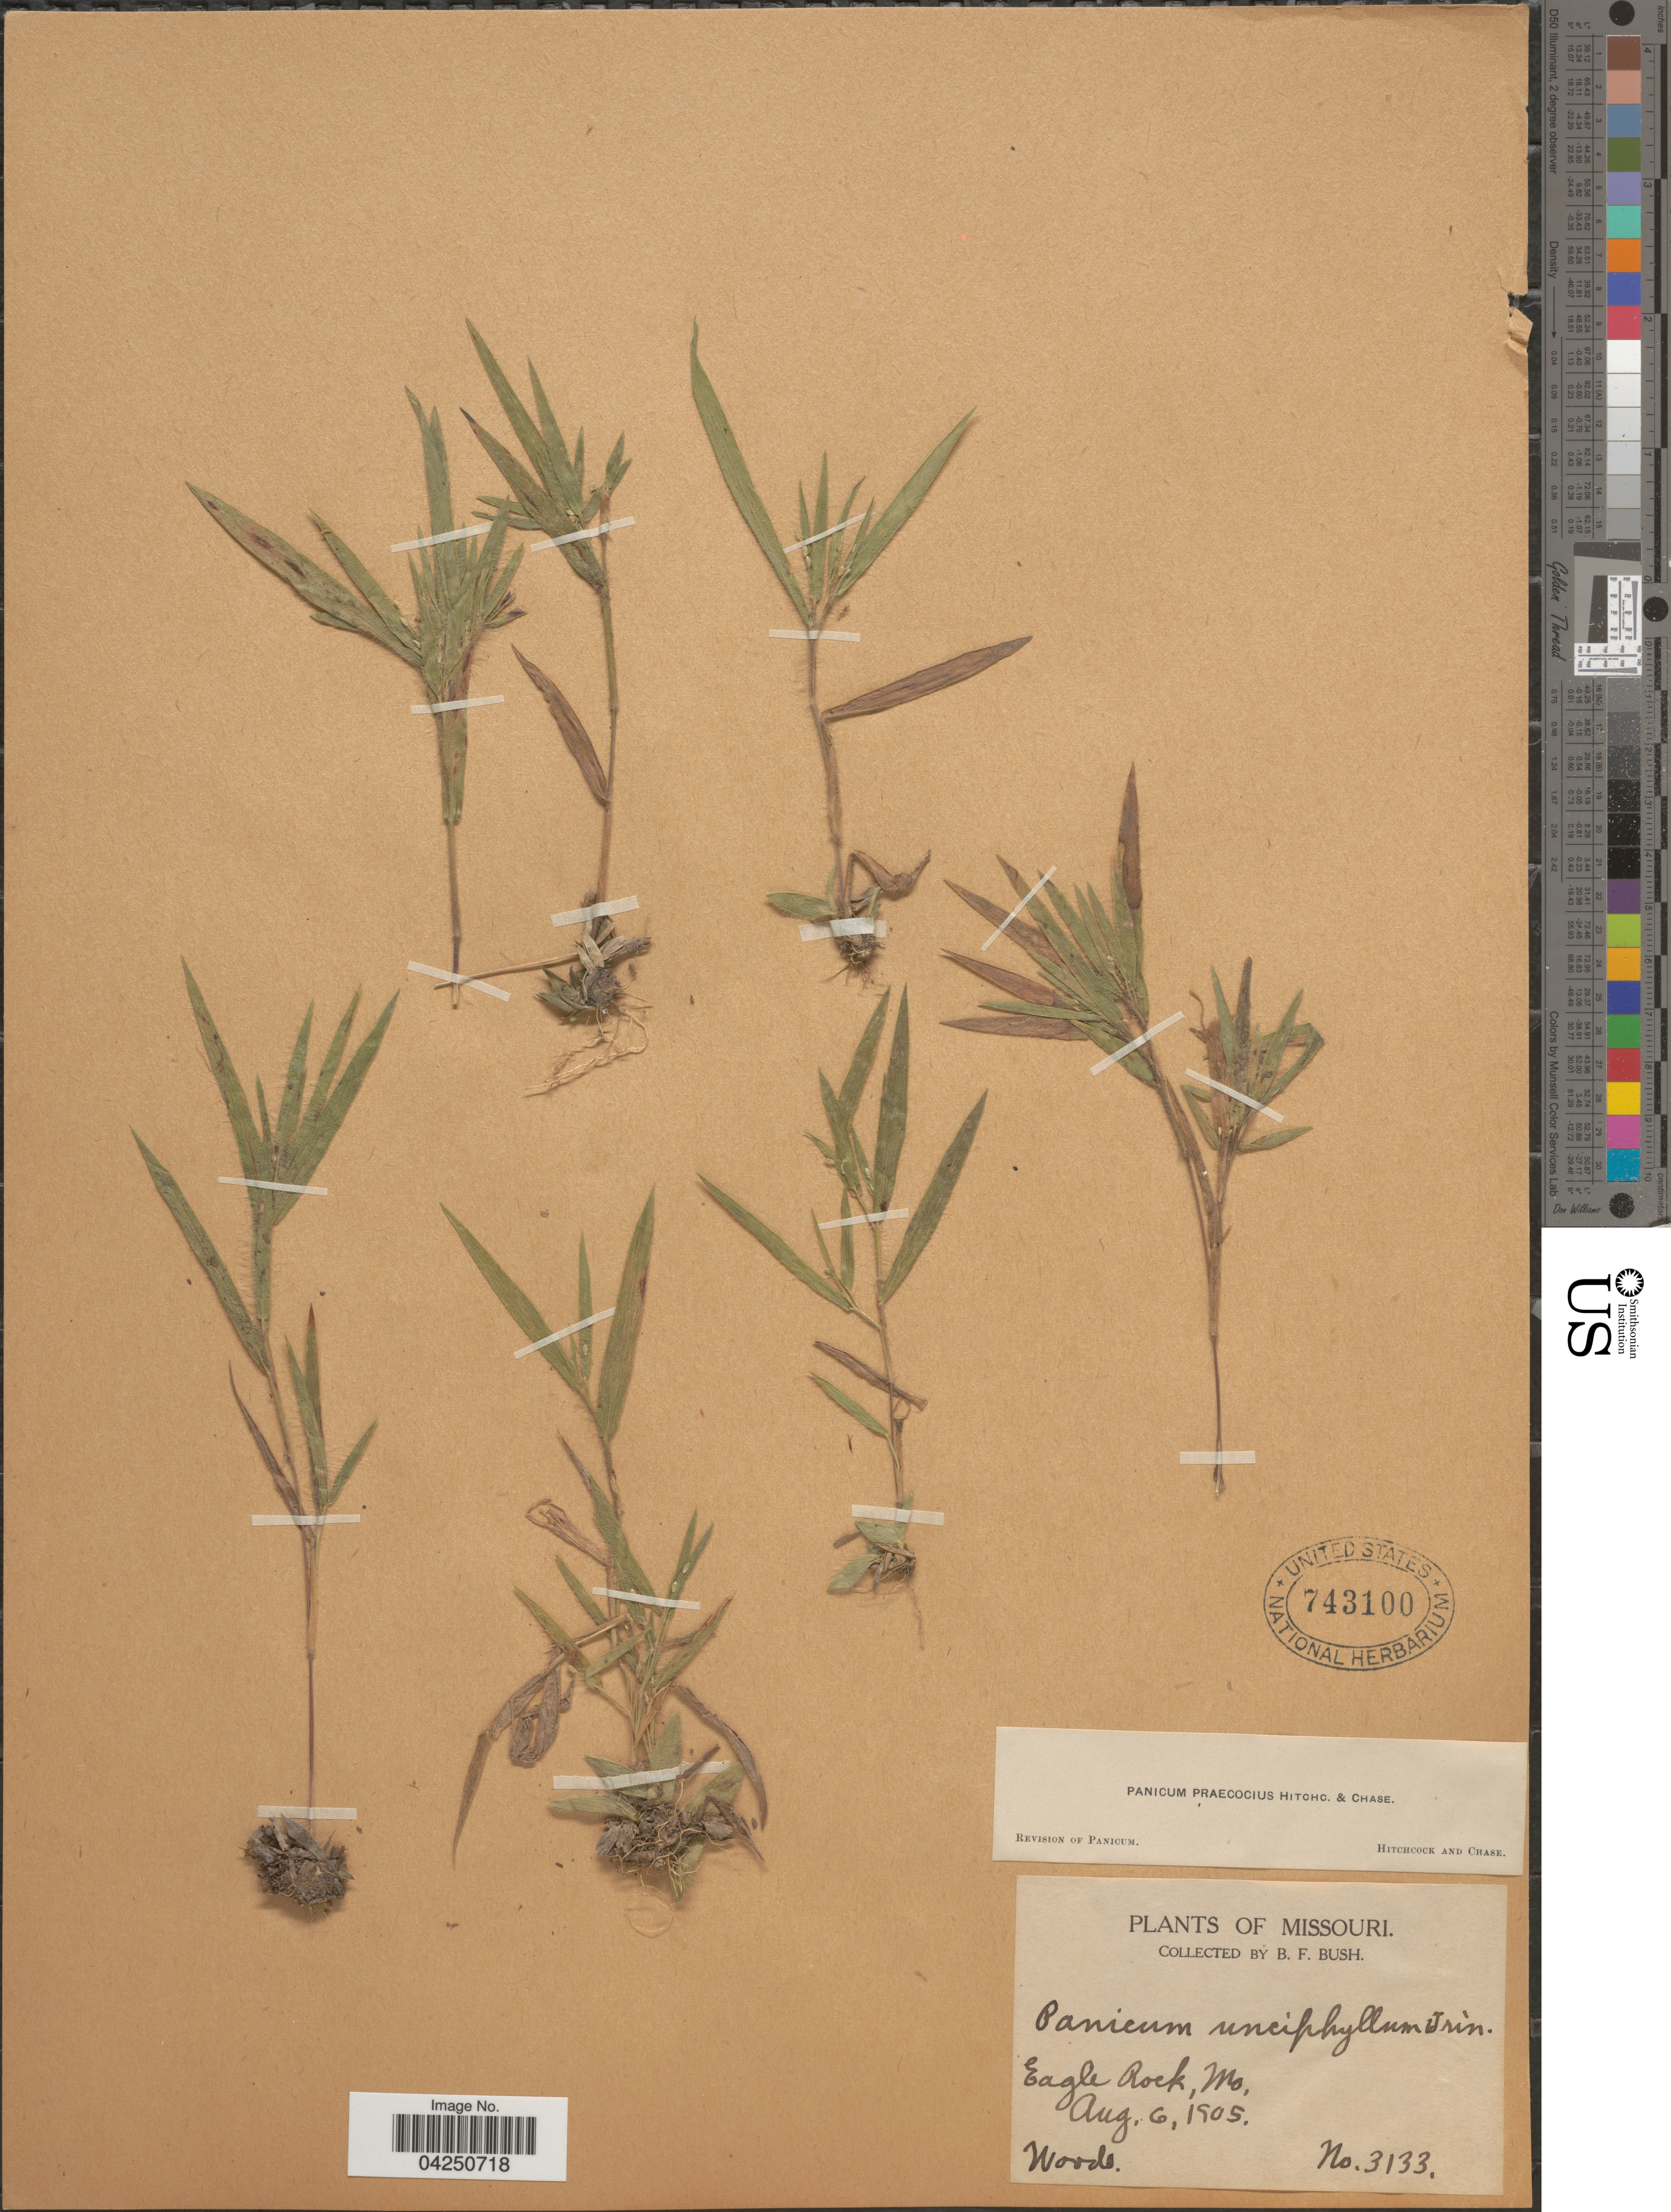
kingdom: Plantae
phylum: Tracheophyta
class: Liliopsida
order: Poales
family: Poaceae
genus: Dichanthelium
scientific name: Dichanthelium acuminatum var. acuminatum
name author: (Sw.) Gould & C.A. Clark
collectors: B. F. Bush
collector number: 3133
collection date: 1905-08-06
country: United States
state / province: Missouri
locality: Eagle Rock. Woods.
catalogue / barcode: US 743100